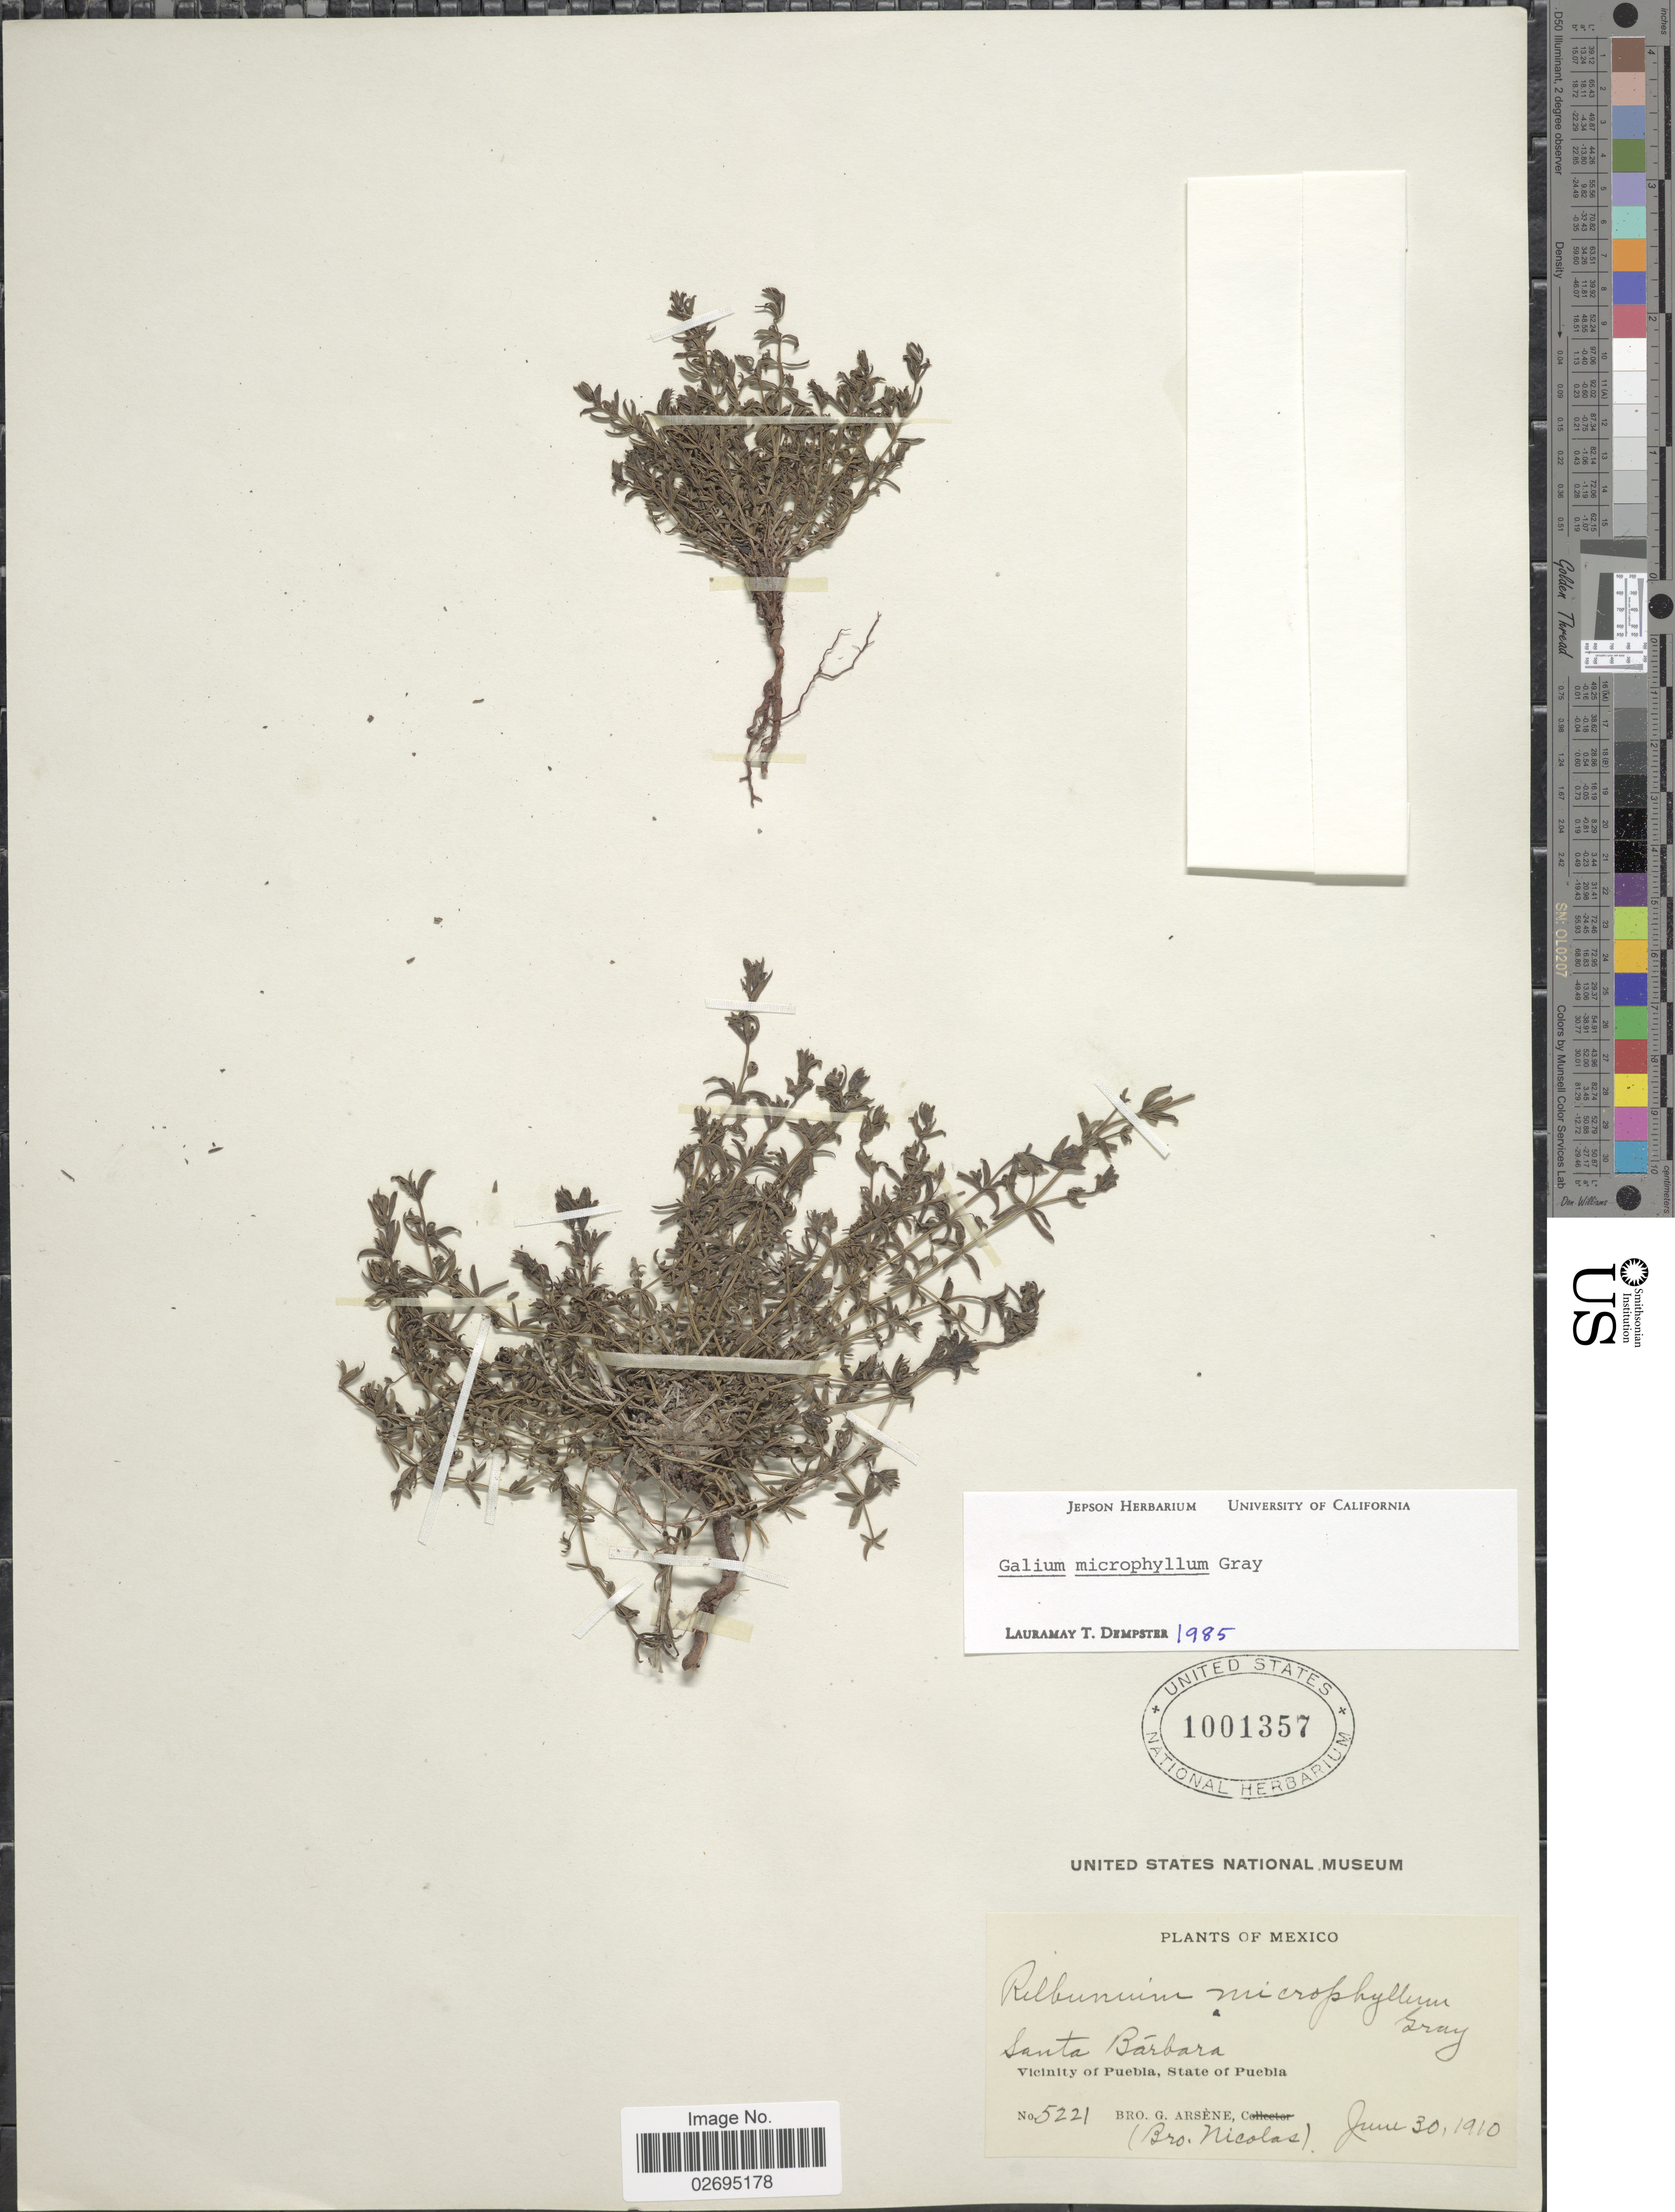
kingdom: Plantae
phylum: Tracheophyta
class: Magnoliopsida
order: Gentianales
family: Rubiaceae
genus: Galium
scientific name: Galium microphyllum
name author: A. Gray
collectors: Bro. G. Arsène & Bro. Nicolas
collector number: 5221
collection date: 1910-06-30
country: Mexico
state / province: Puebla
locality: Santa Bárbara. Vicinity of Puebla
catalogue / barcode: US 1001357